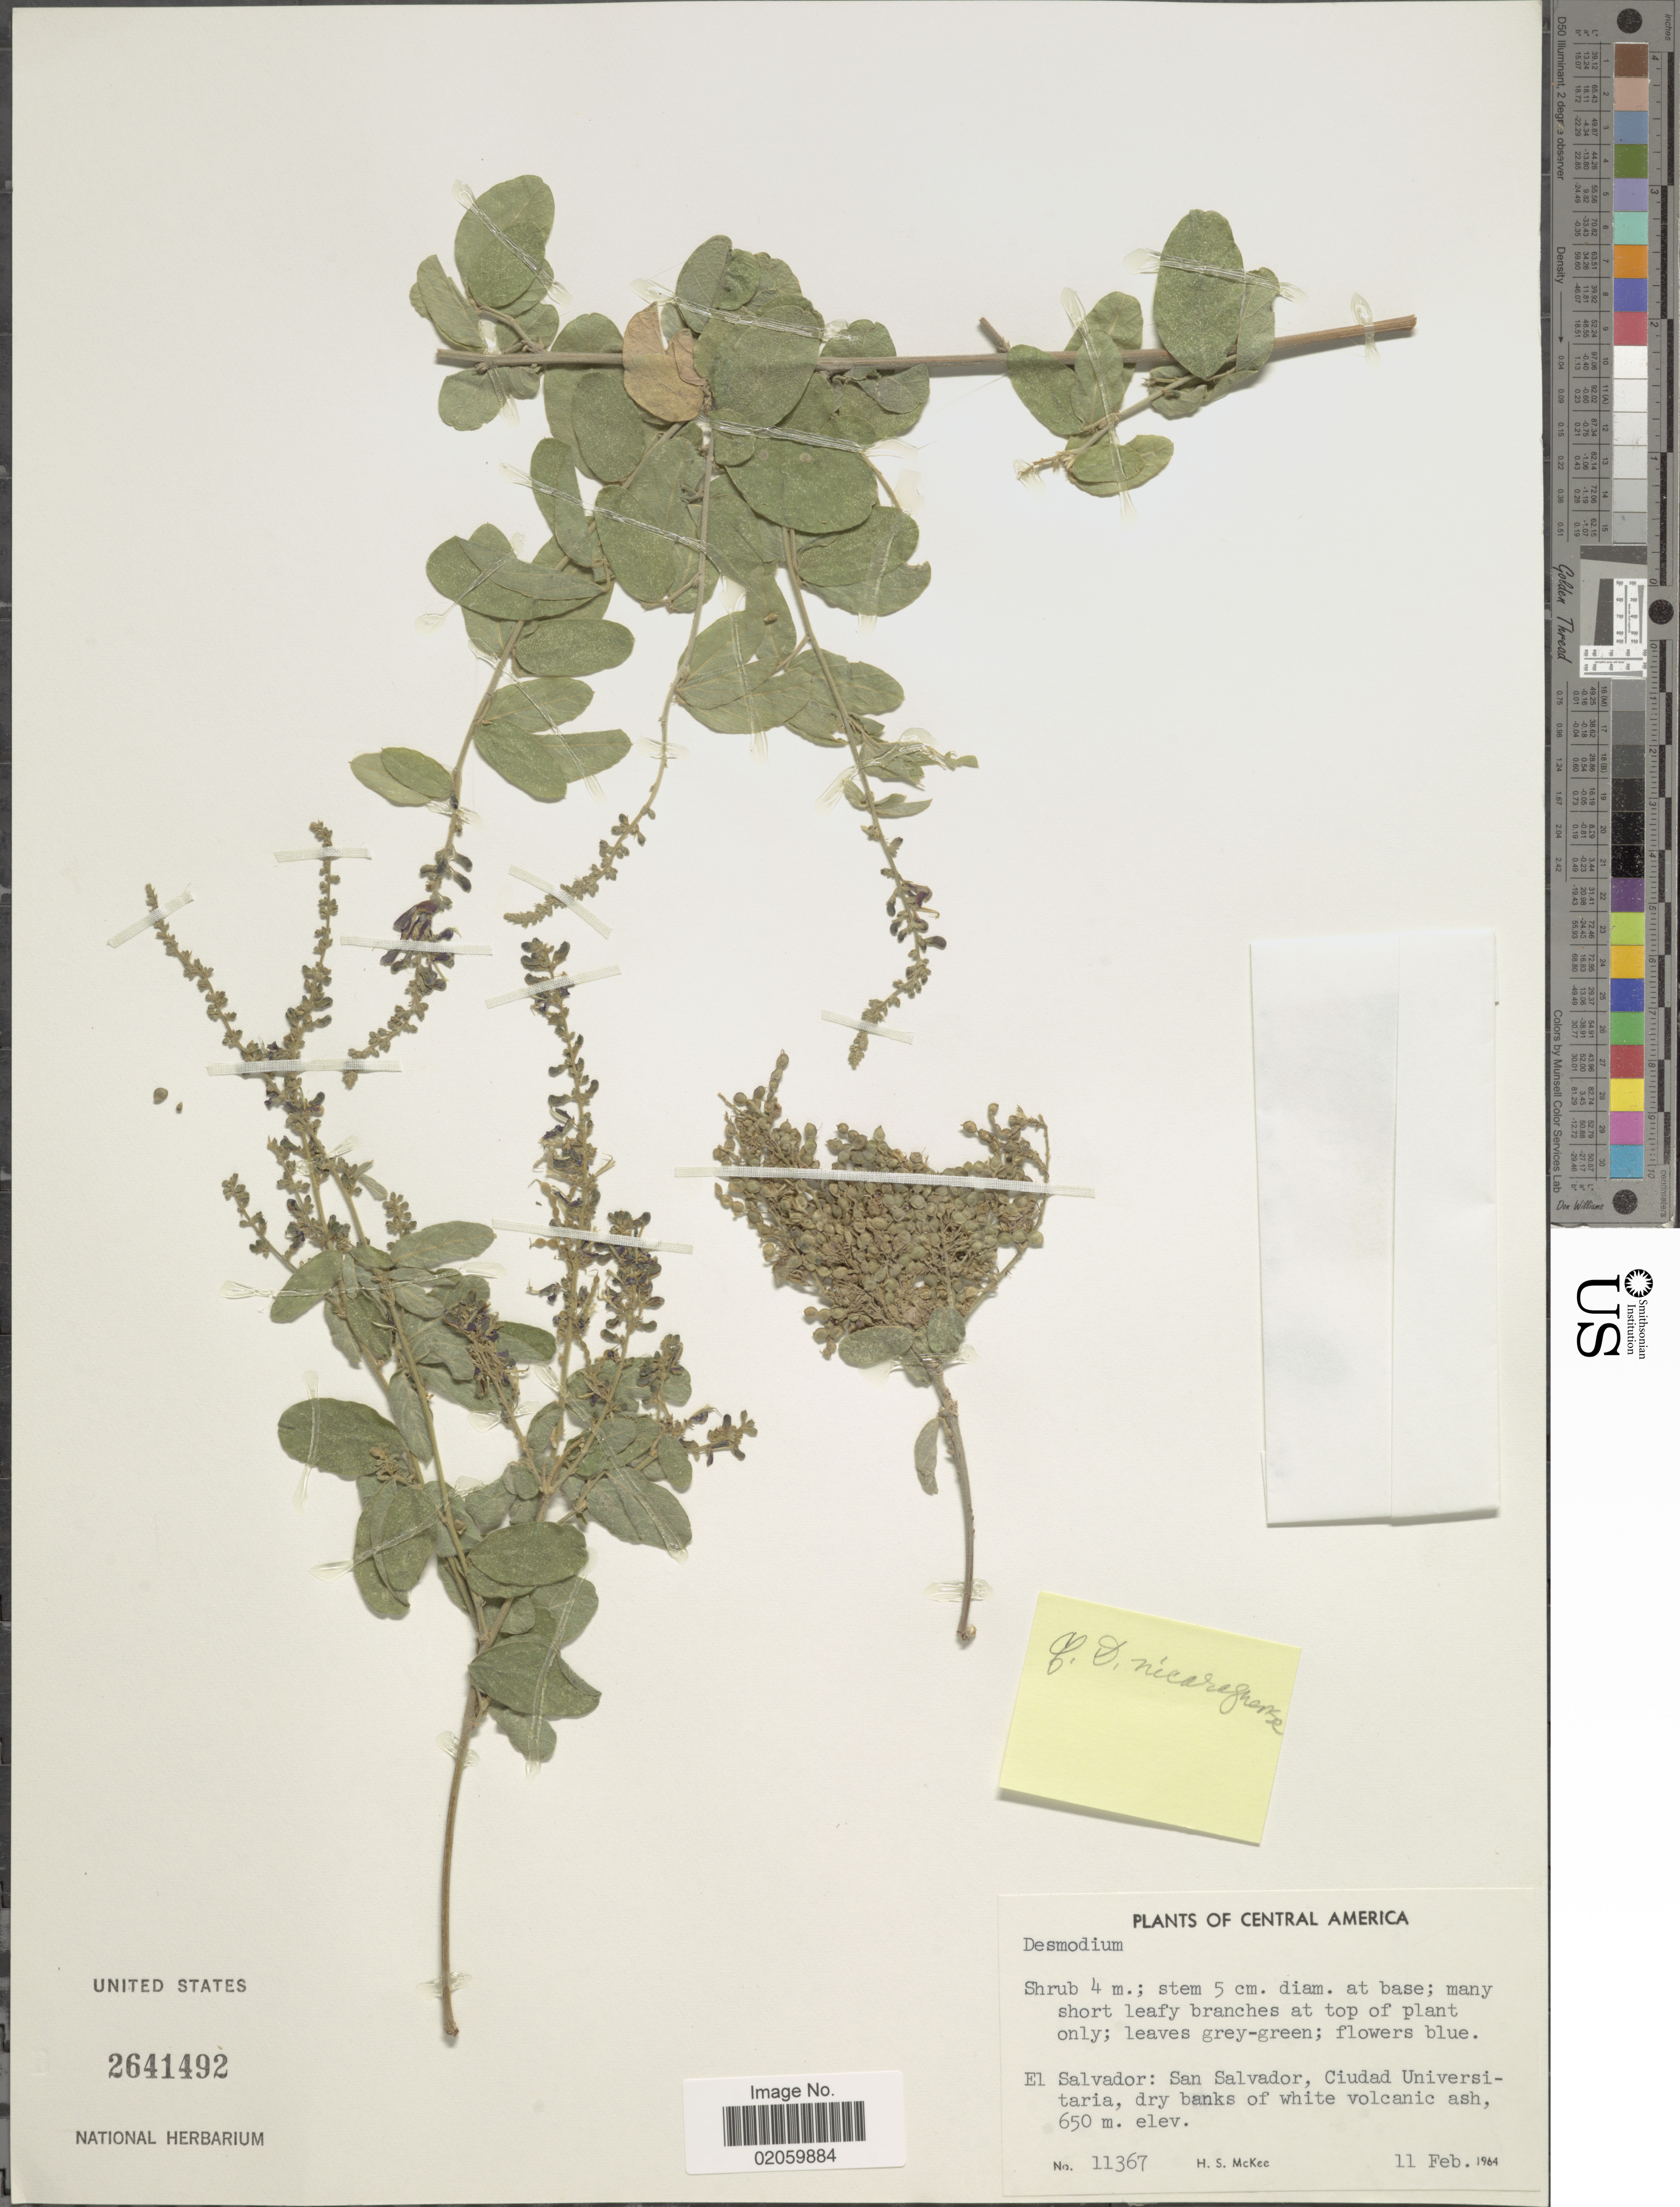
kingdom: Plantae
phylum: Tracheophyta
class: Magnoliopsida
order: Fabales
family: Fabaceae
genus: Desmodium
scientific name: Desmodium nicaraguense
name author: Oerst.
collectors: H. S. McKee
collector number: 11367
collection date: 1964-02-11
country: El Salvador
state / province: San Salvador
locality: Cuidad Universitaria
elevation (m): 650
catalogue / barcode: US 2641492